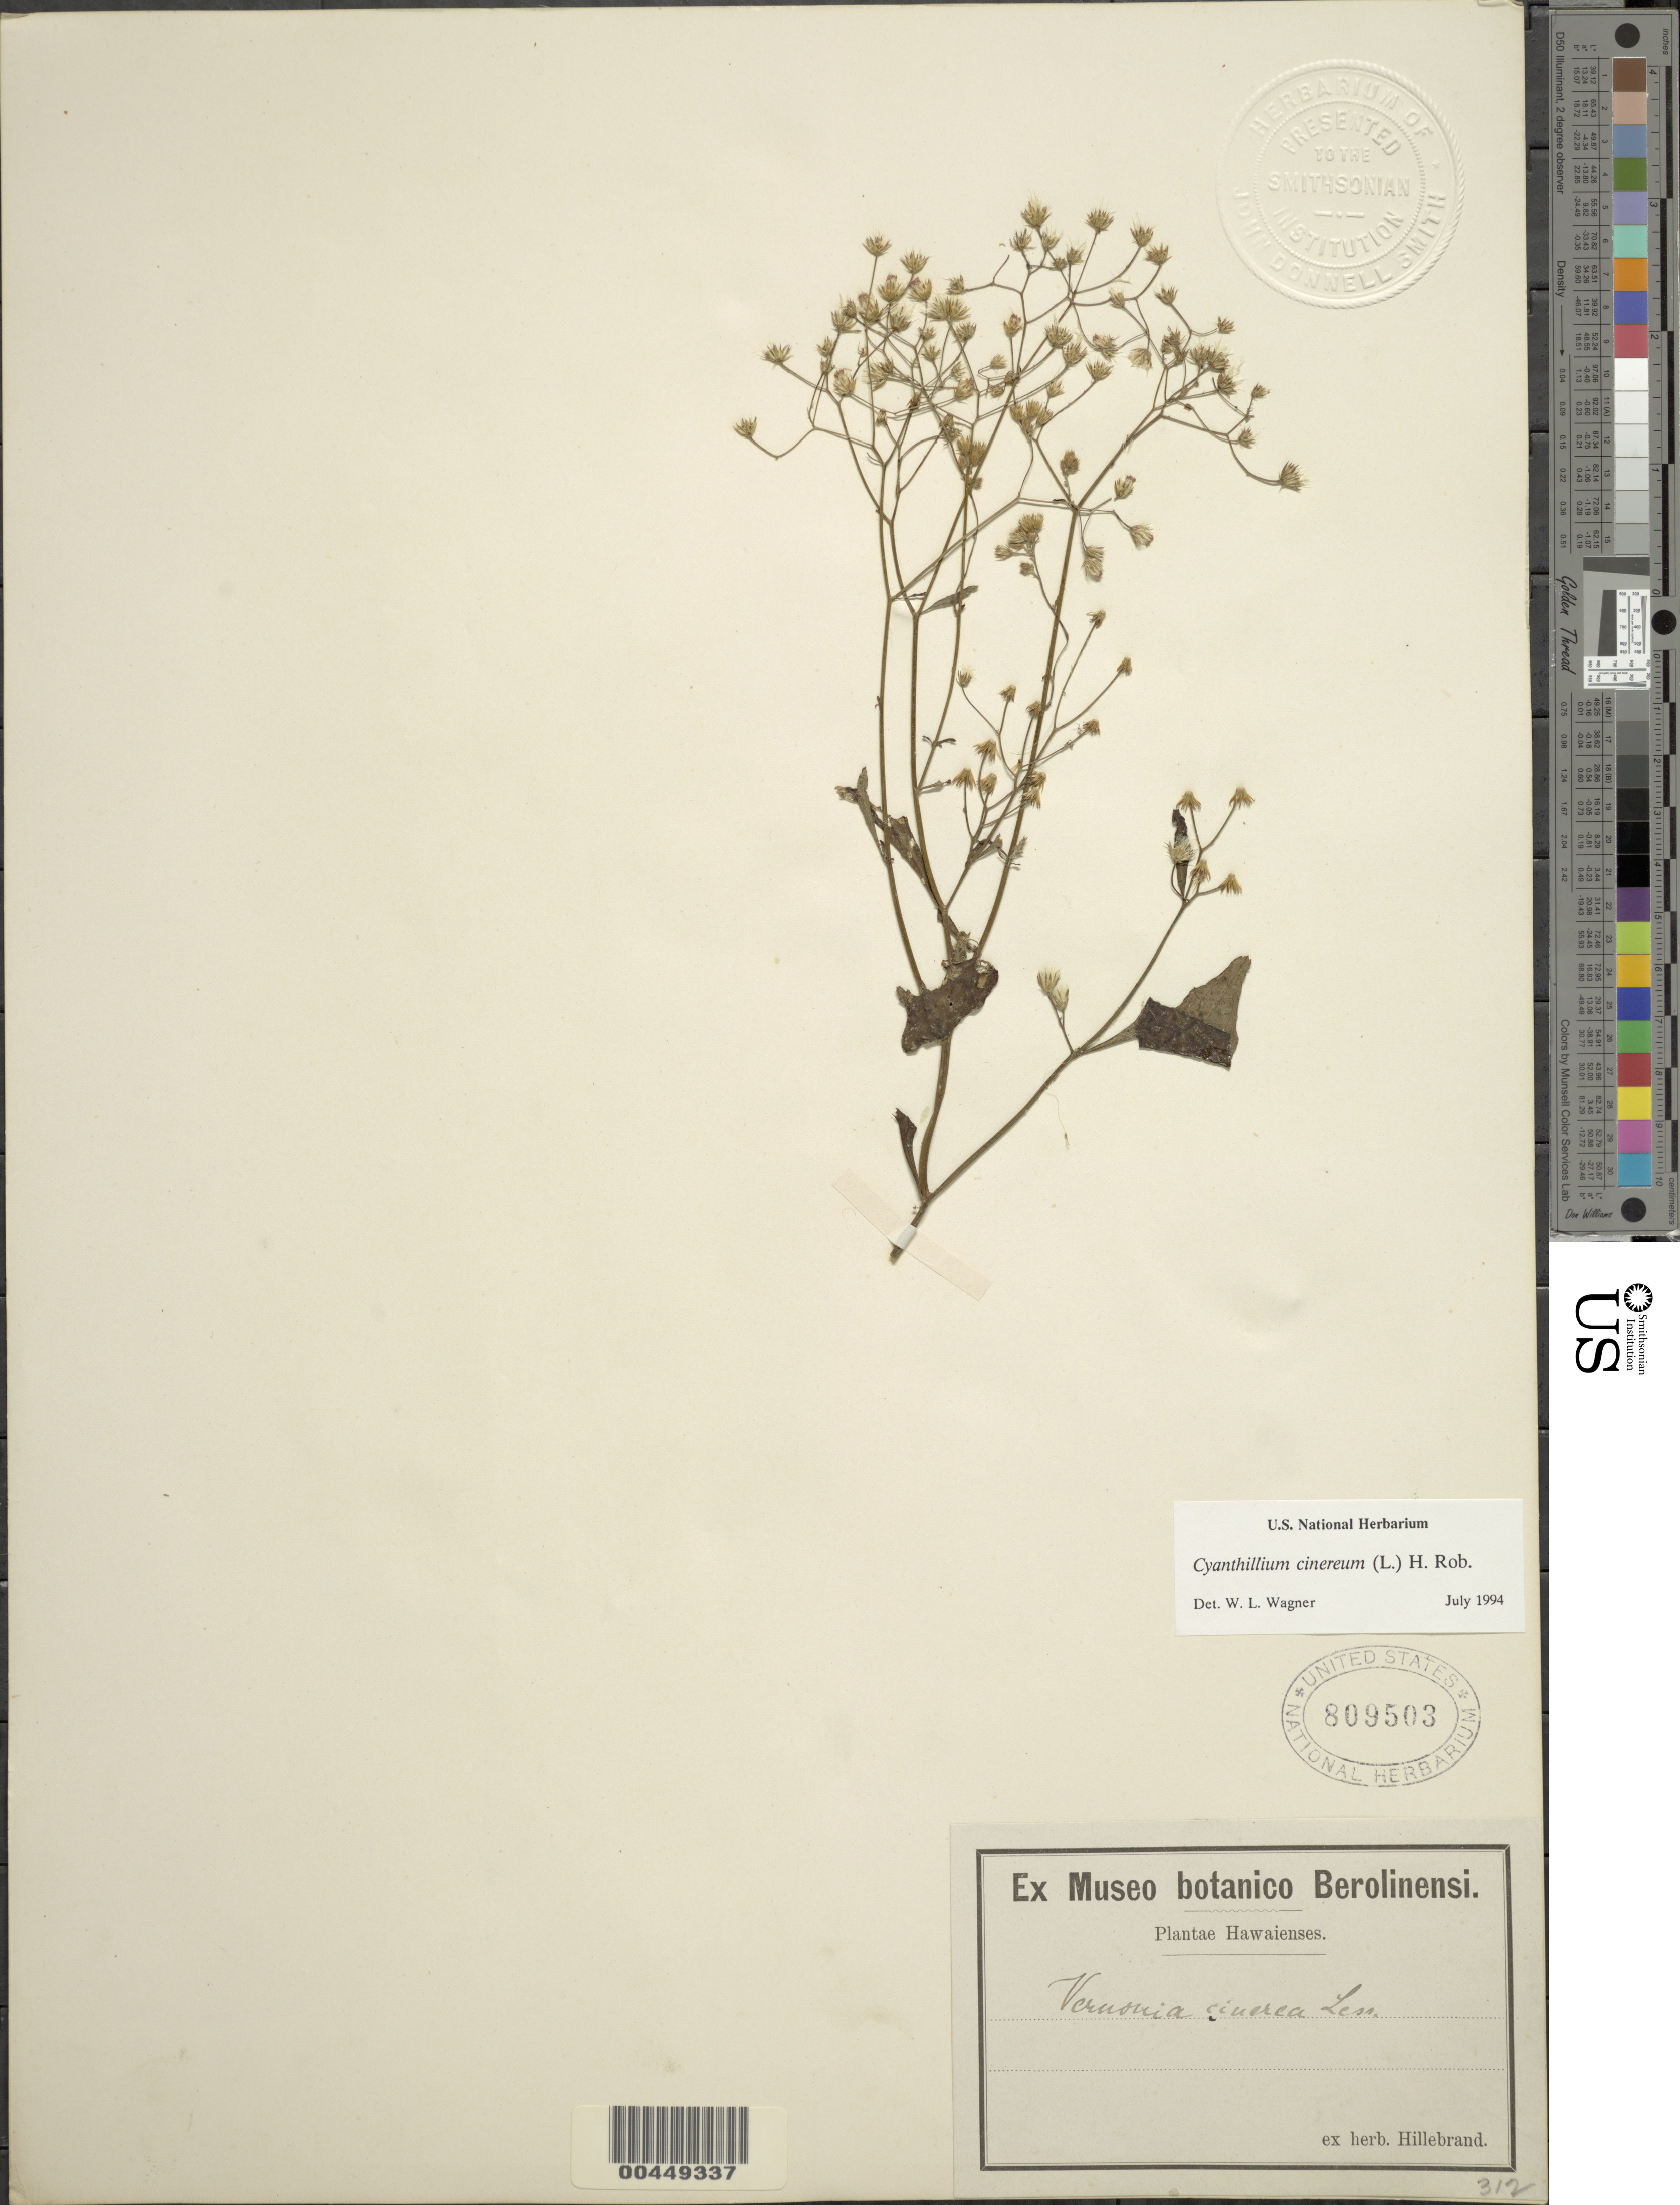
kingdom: Plantae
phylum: Tracheophyta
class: Magnoliopsida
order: Asterales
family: Asteraceae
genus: Cyanthillium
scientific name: Cyanthillium cinereum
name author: (L.) H. Rob.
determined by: Wagner, W. L., (BOT), Smithsonian Institution - National Museum of Natural History (UNITED STATES)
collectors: W. Hillebrand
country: United States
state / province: Hawaii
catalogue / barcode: US 809503